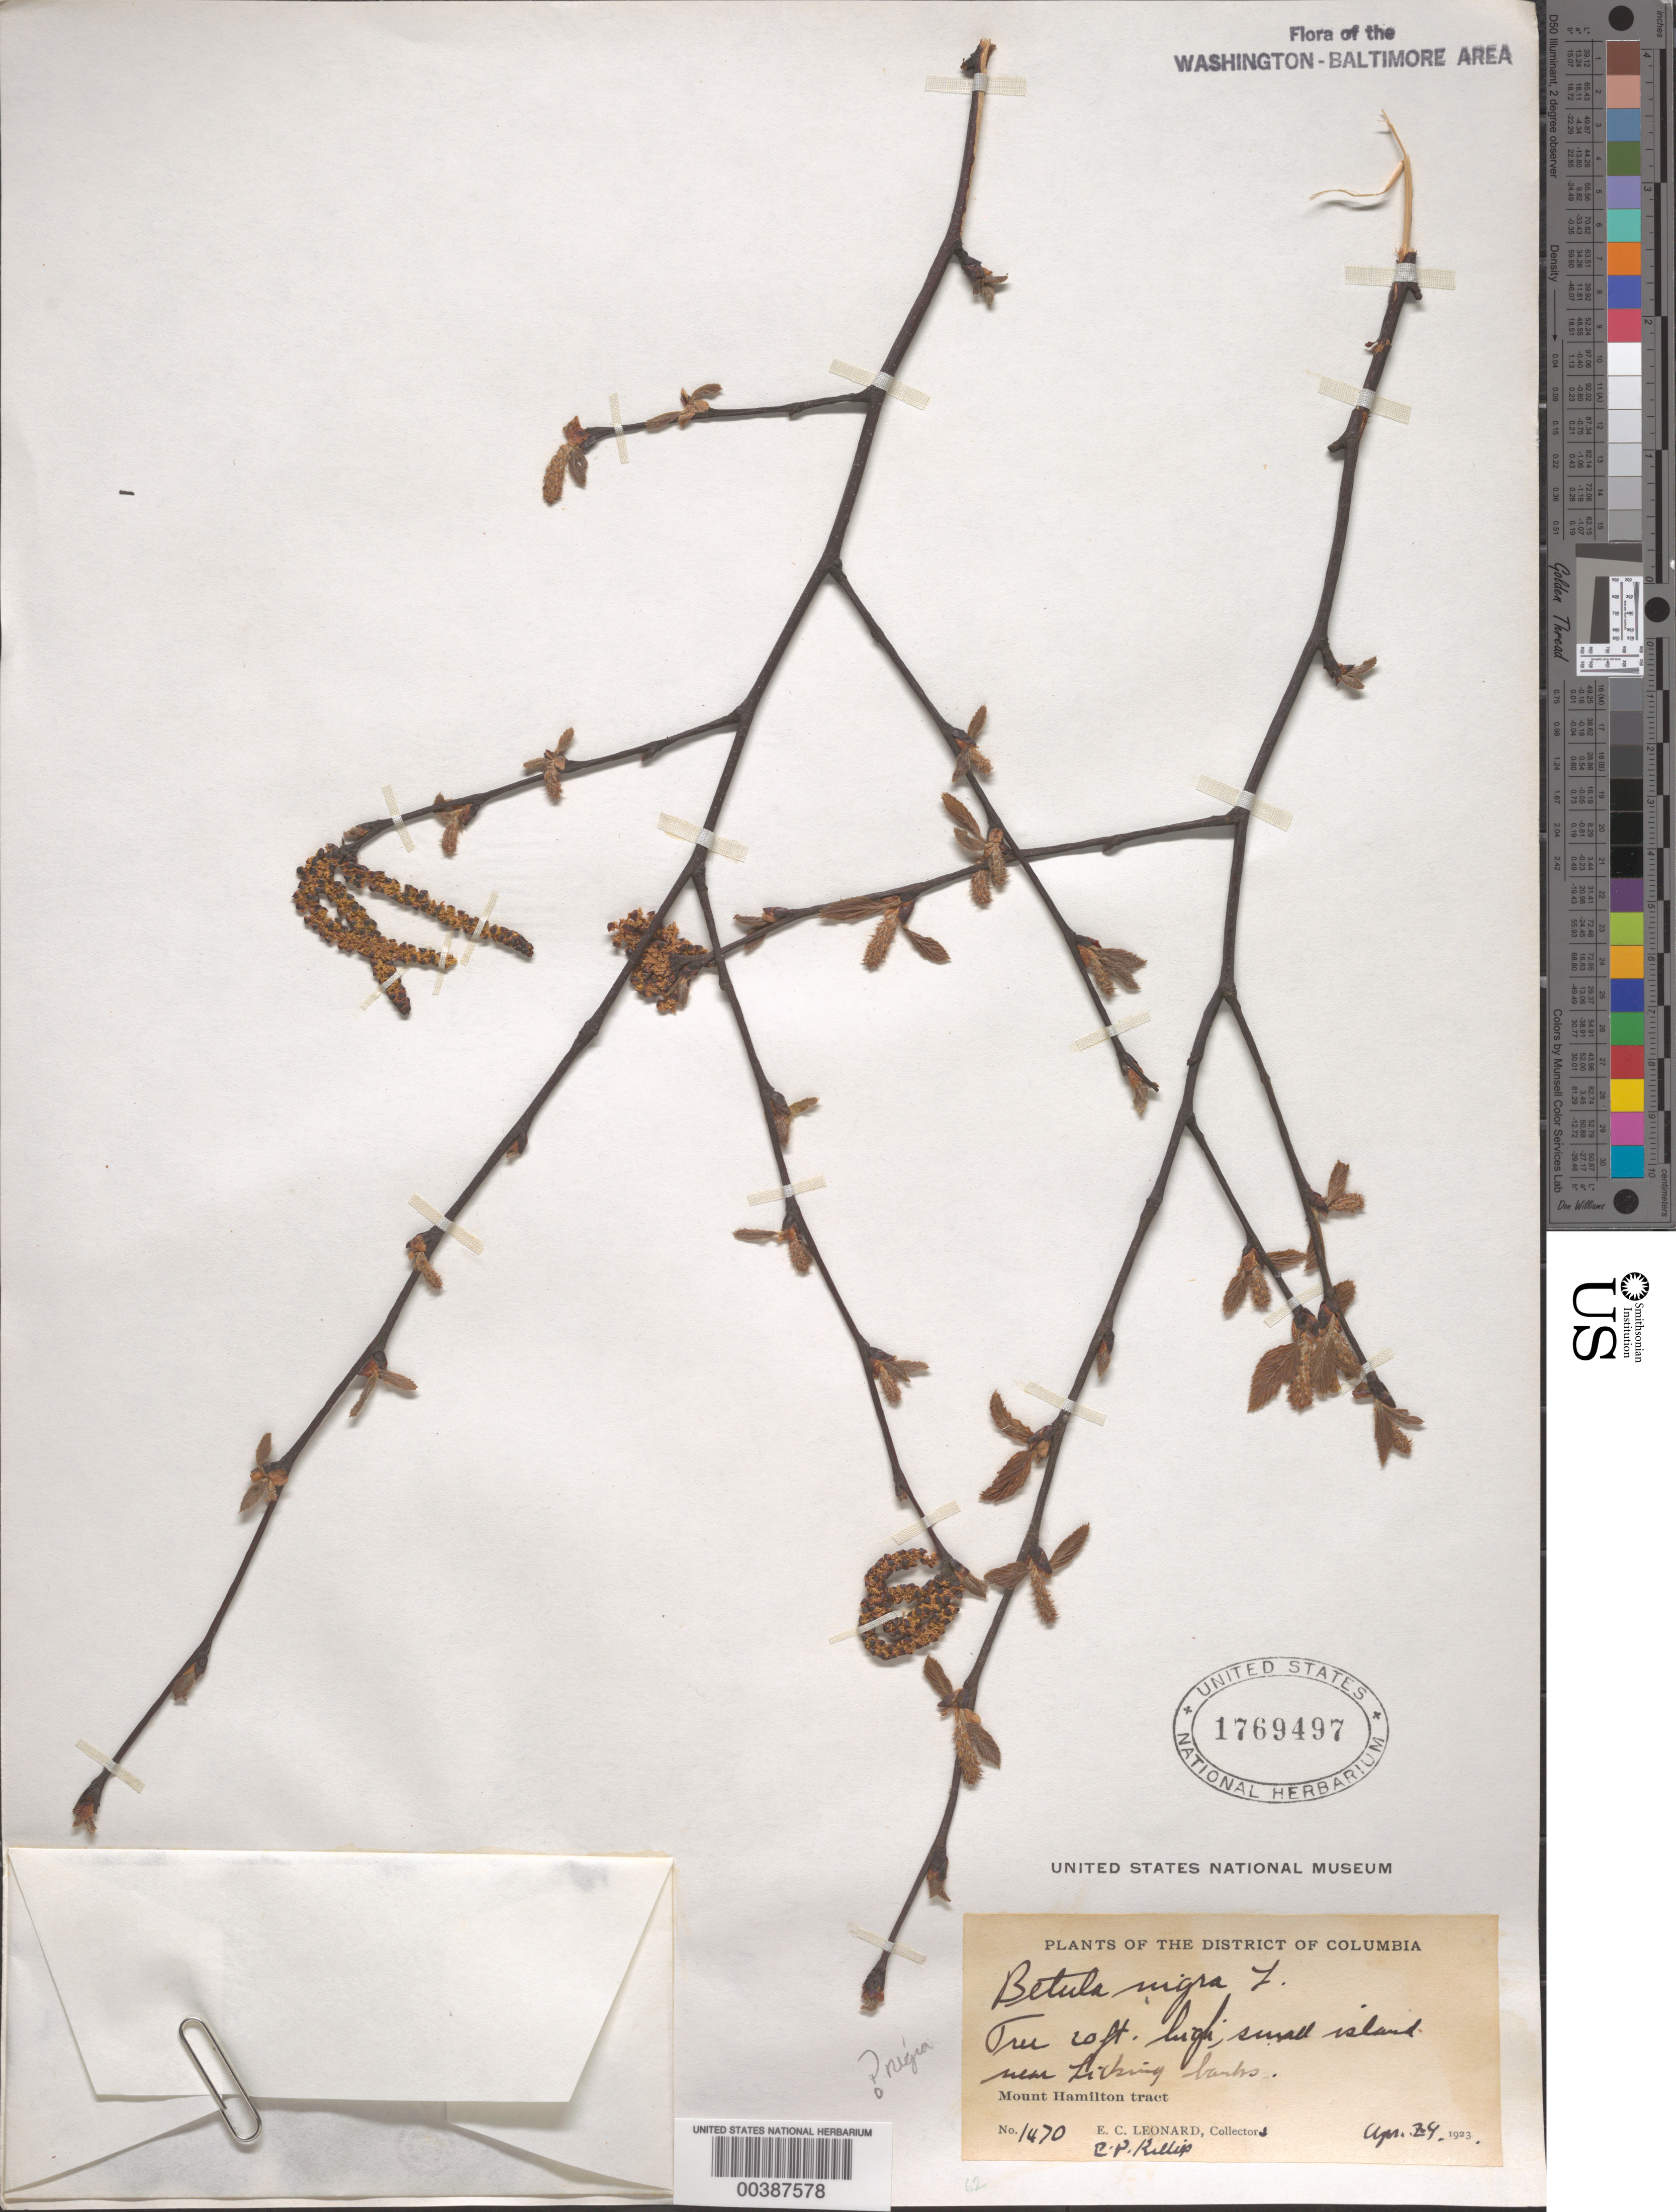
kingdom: Plantae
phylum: Tracheophyta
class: Magnoliopsida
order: Fagales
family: Betulaceae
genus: Betula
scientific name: Betula nigra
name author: L.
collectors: E. C. Leonard & E. P. Killip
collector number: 1470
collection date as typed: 29 Apr 1923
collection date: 1923-04-29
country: United States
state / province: District of Columbia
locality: Licking Banks vicinity, Small Island, Mount Hamilton Tract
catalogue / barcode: US 1769497